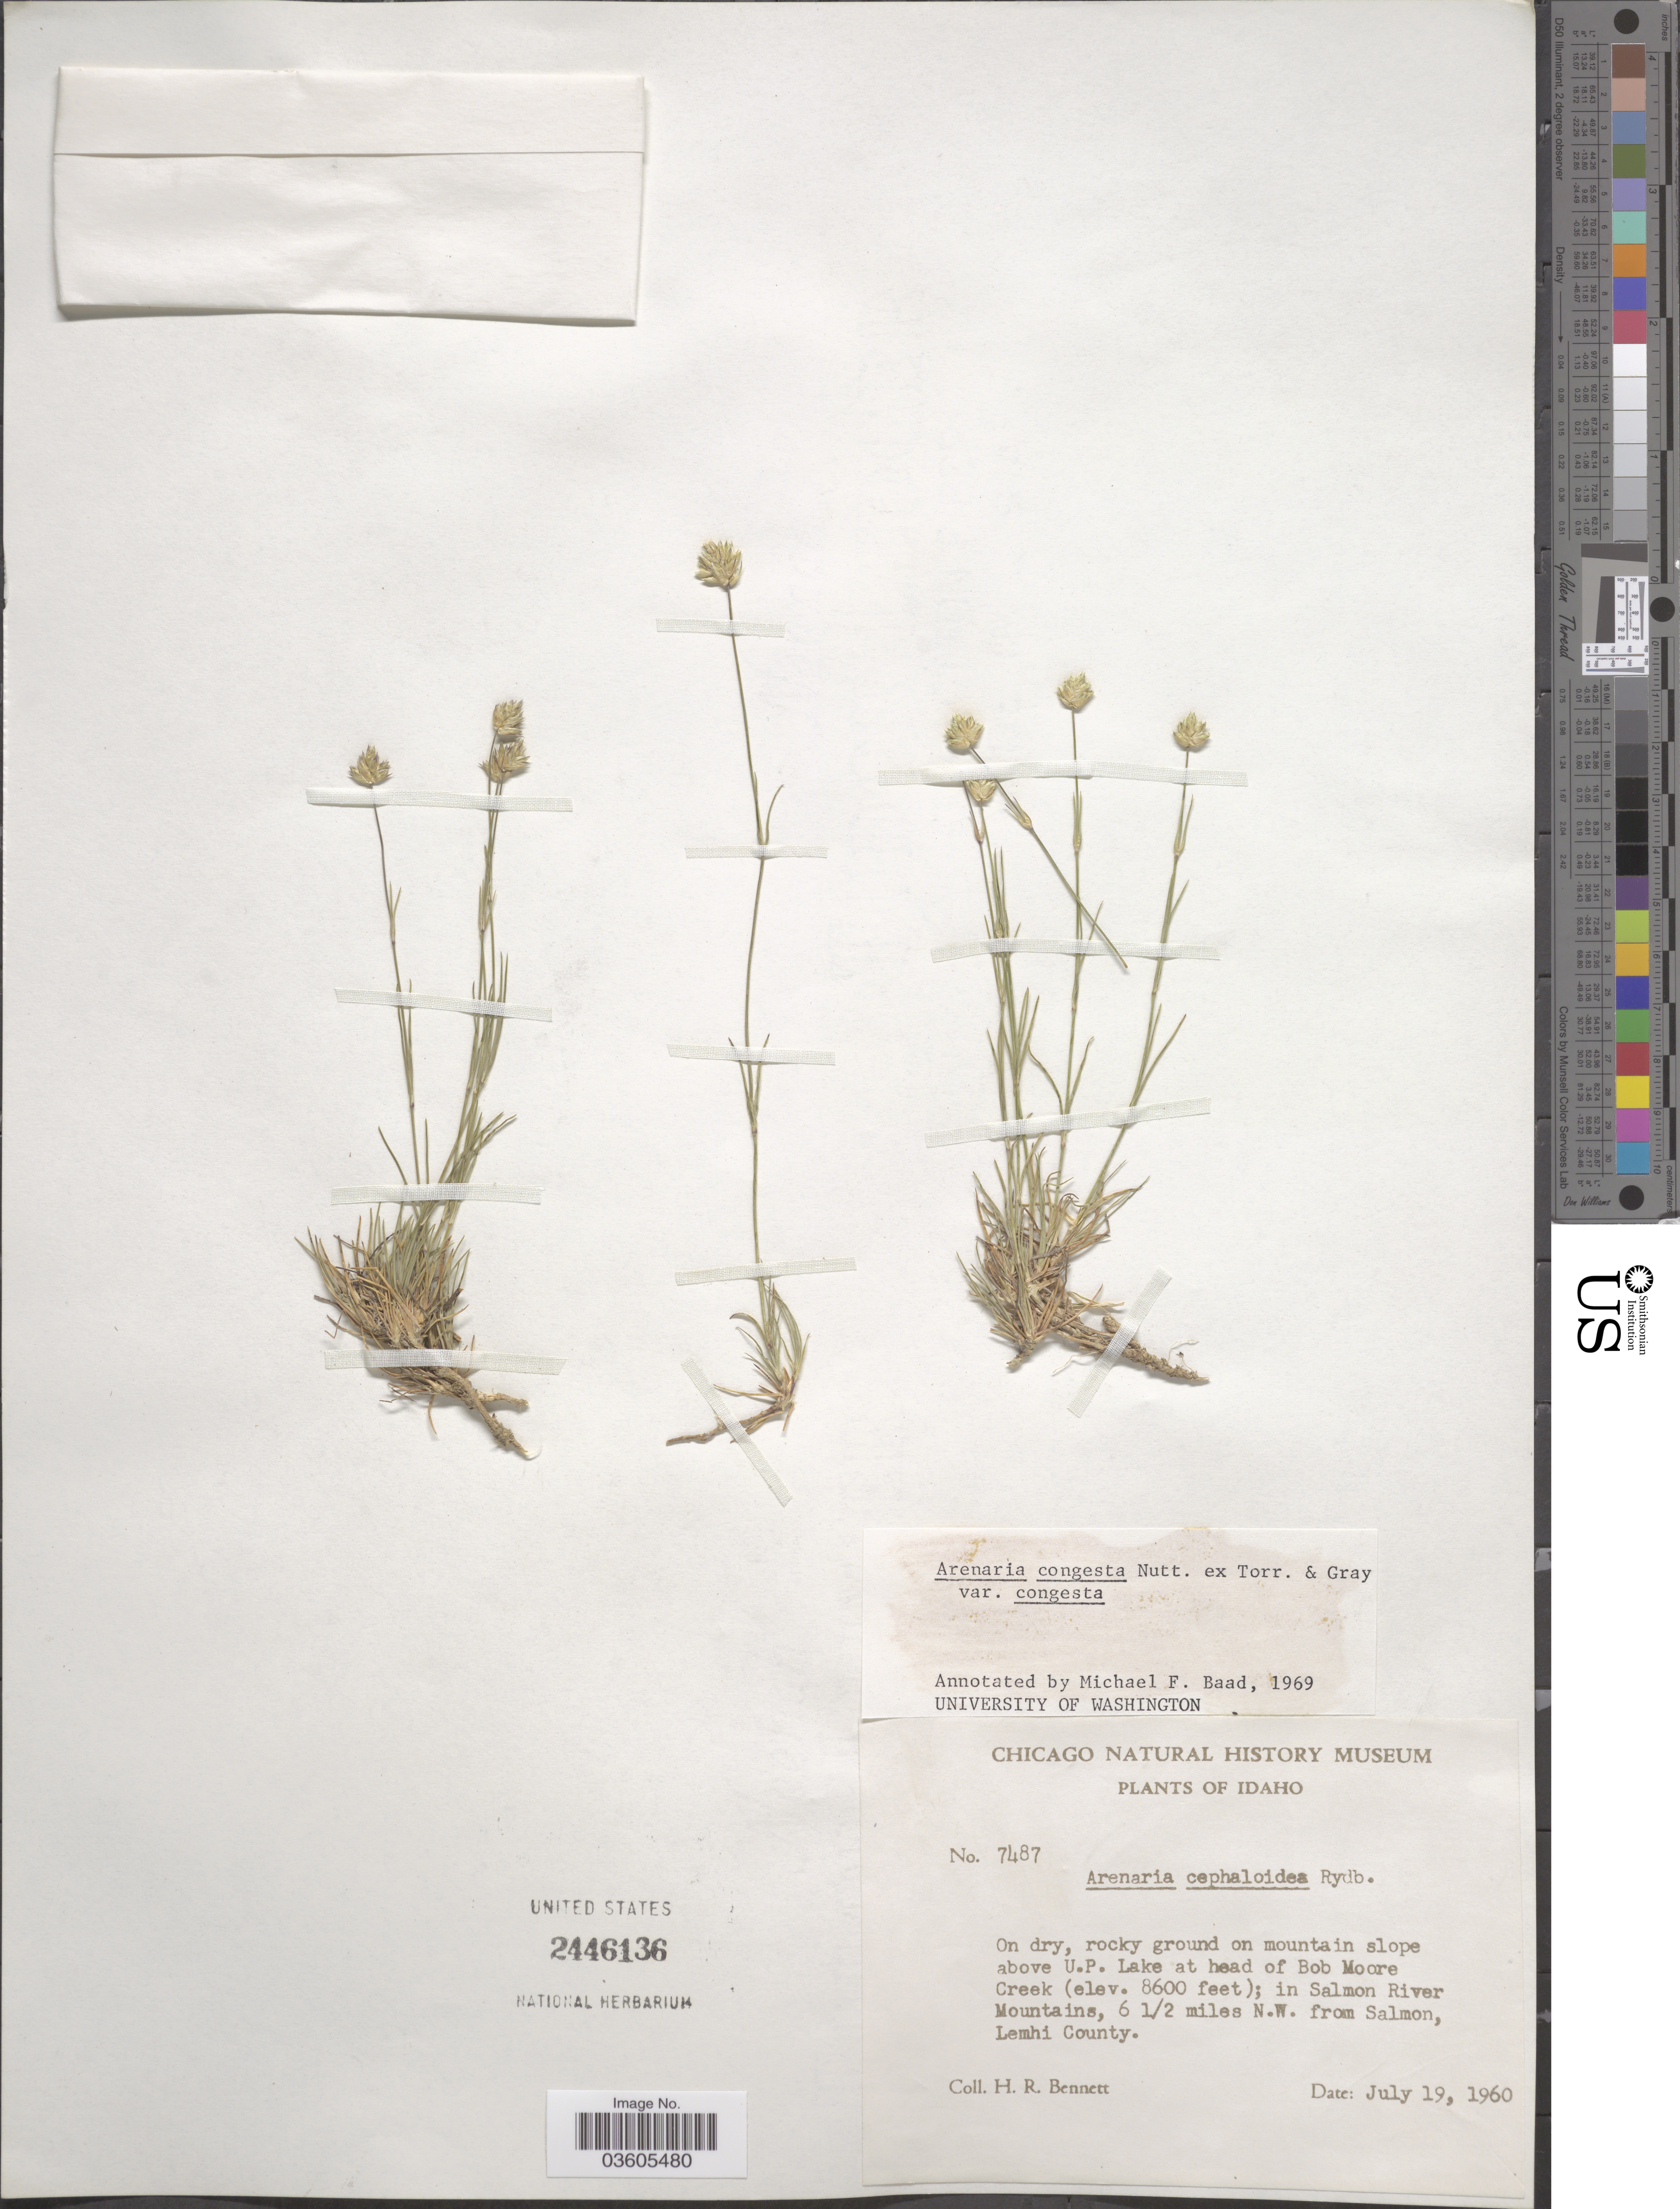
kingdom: Plantae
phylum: Tracheophyta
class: Magnoliopsida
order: Caryophyllales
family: Caryophyllaceae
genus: Eremogone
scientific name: Eremogone congesta var. congesta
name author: (Nutt.) Ikonn.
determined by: Strong, Mark T., (BOT), Smithsonian Institution - National Museum of Natural History (UNITED STATES)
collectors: H. R. Bennett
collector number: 7487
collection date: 1960-07-19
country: United States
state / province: Idaho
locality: Above U.P. Lake at head of Bob Moore Creek; in Salmon River Mountains, 6 1/2 miles N.W. from Salmon, Lemhi County.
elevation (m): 2621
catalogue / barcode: US 2446136